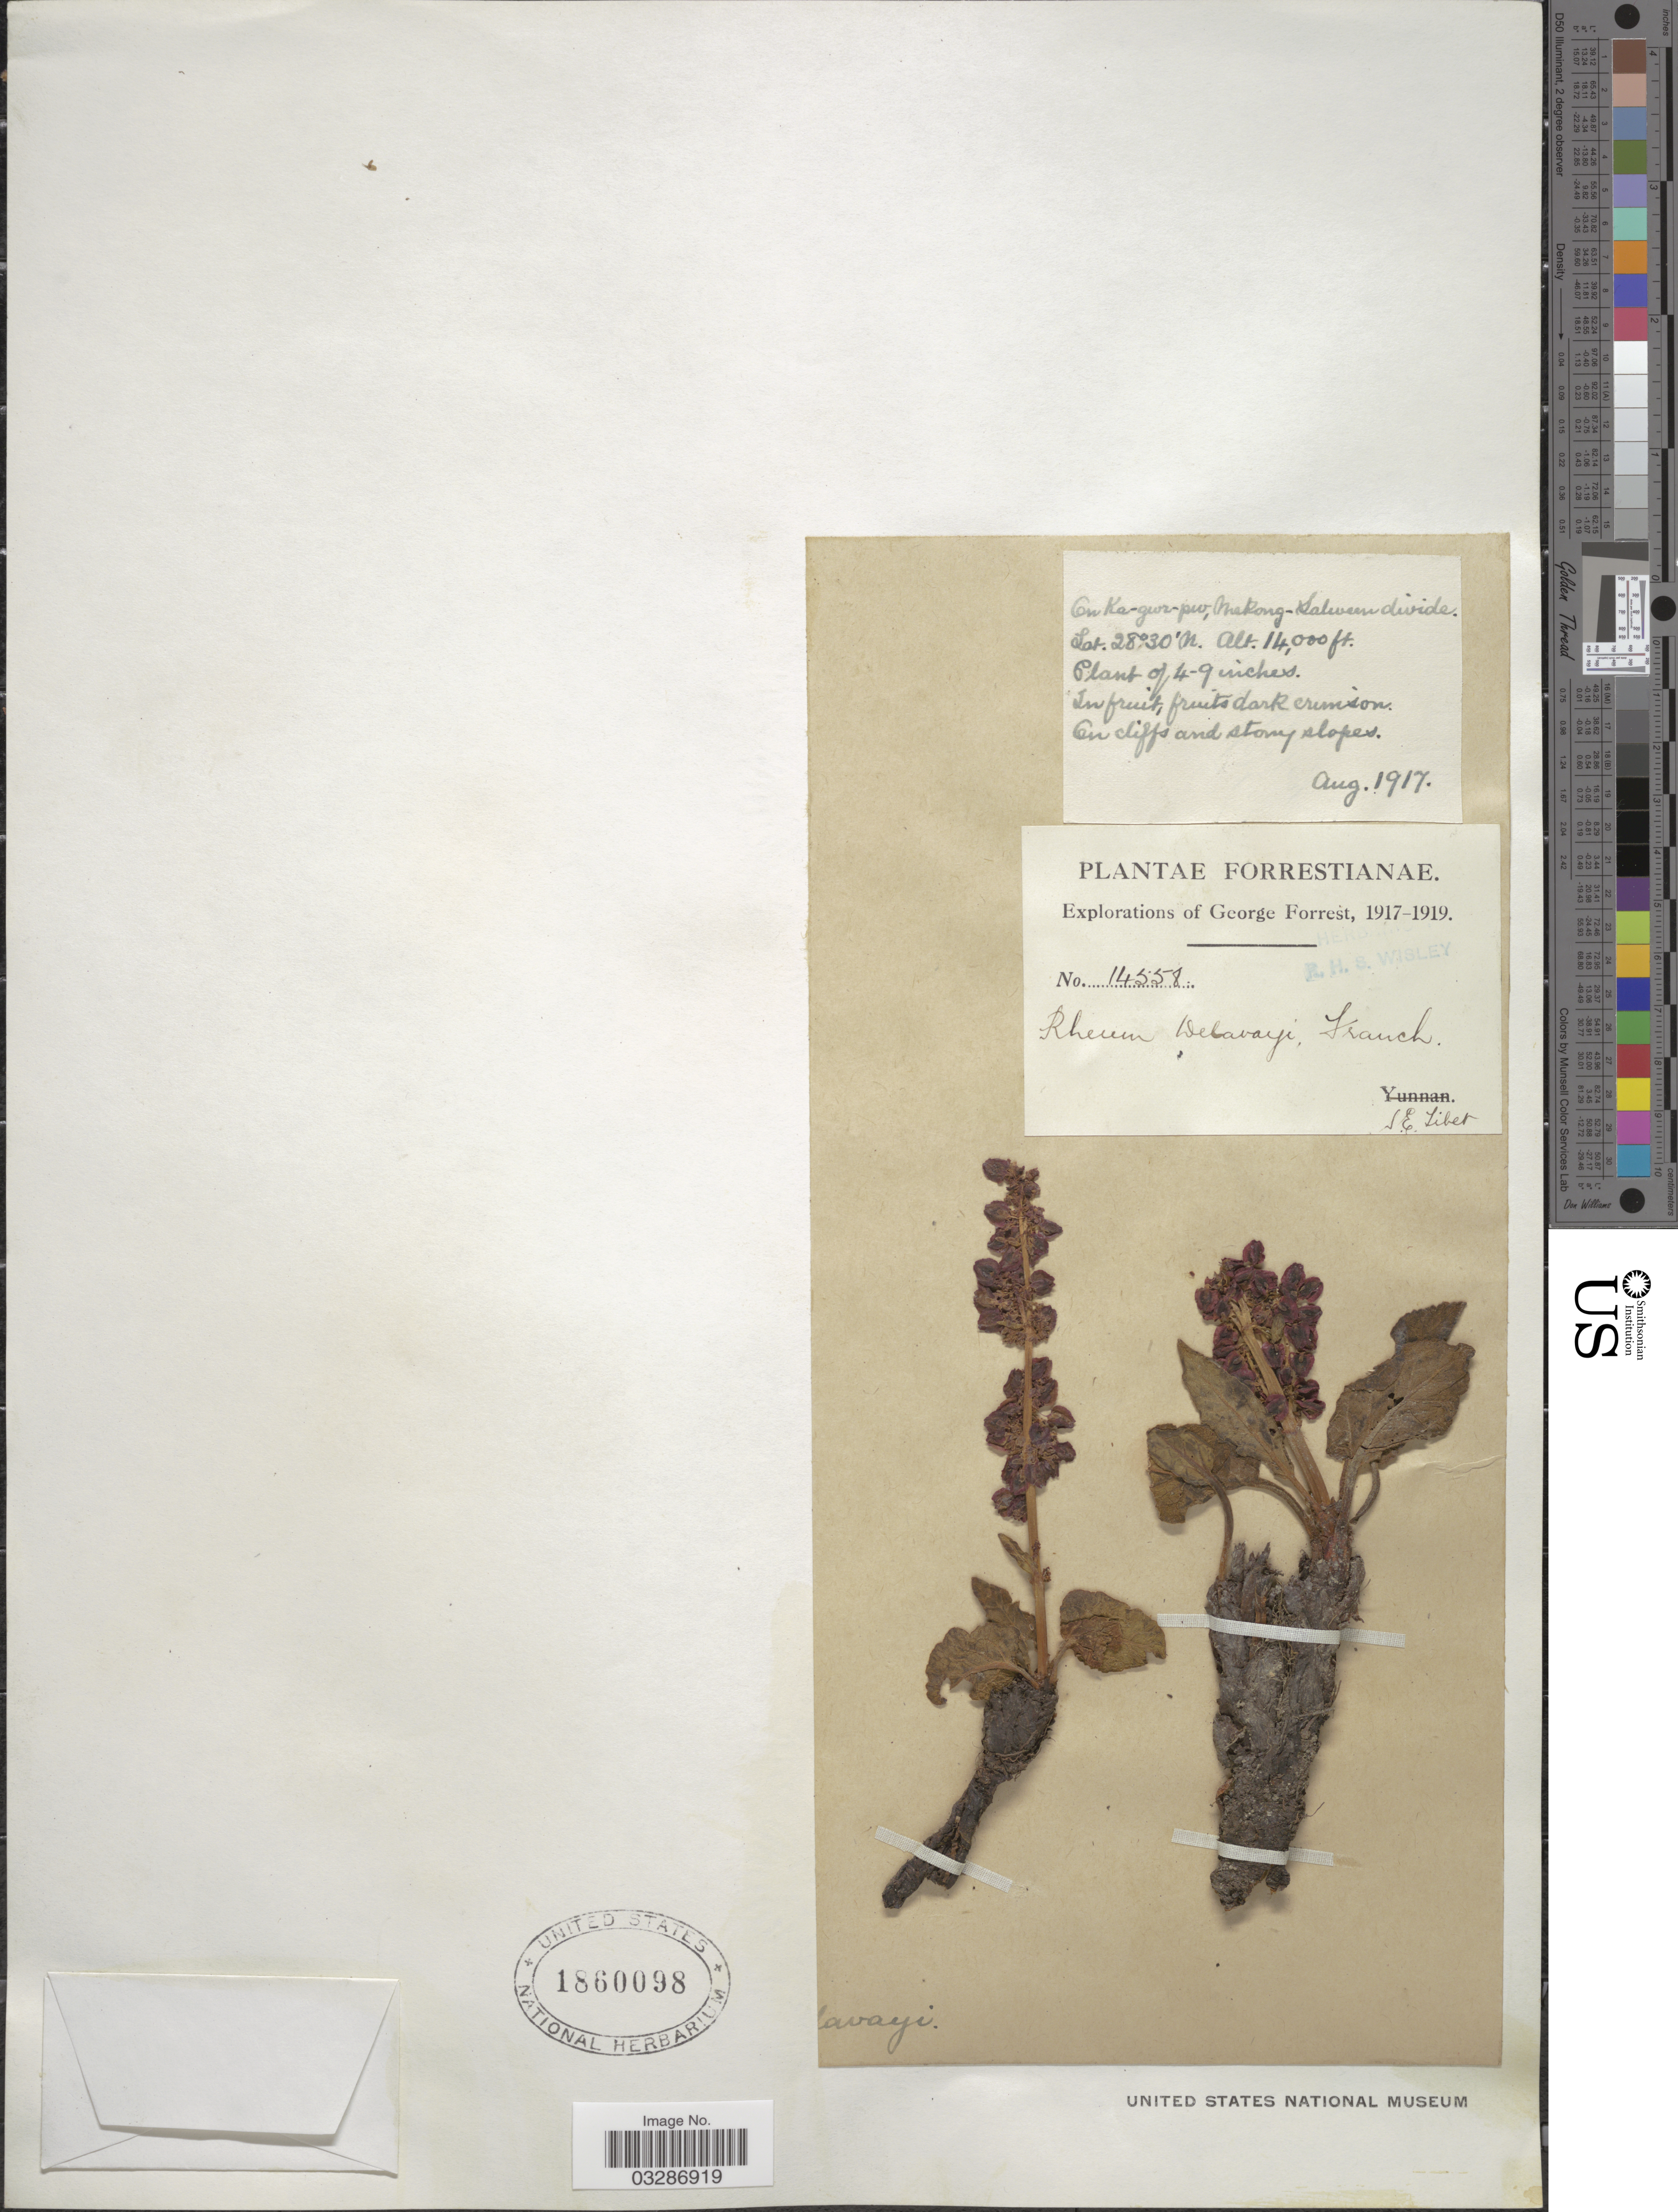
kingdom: Plantae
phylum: Tracheophyta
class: Magnoliopsida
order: Caryophyllales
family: Polygonaceae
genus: Rheum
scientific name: Rheum delavayi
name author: Franch.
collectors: G. Forrest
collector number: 14558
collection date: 1917-08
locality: Ow [interpreted] Ka-gwr-pw, Mekong-Salween divide.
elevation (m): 4267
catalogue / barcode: US 1860098